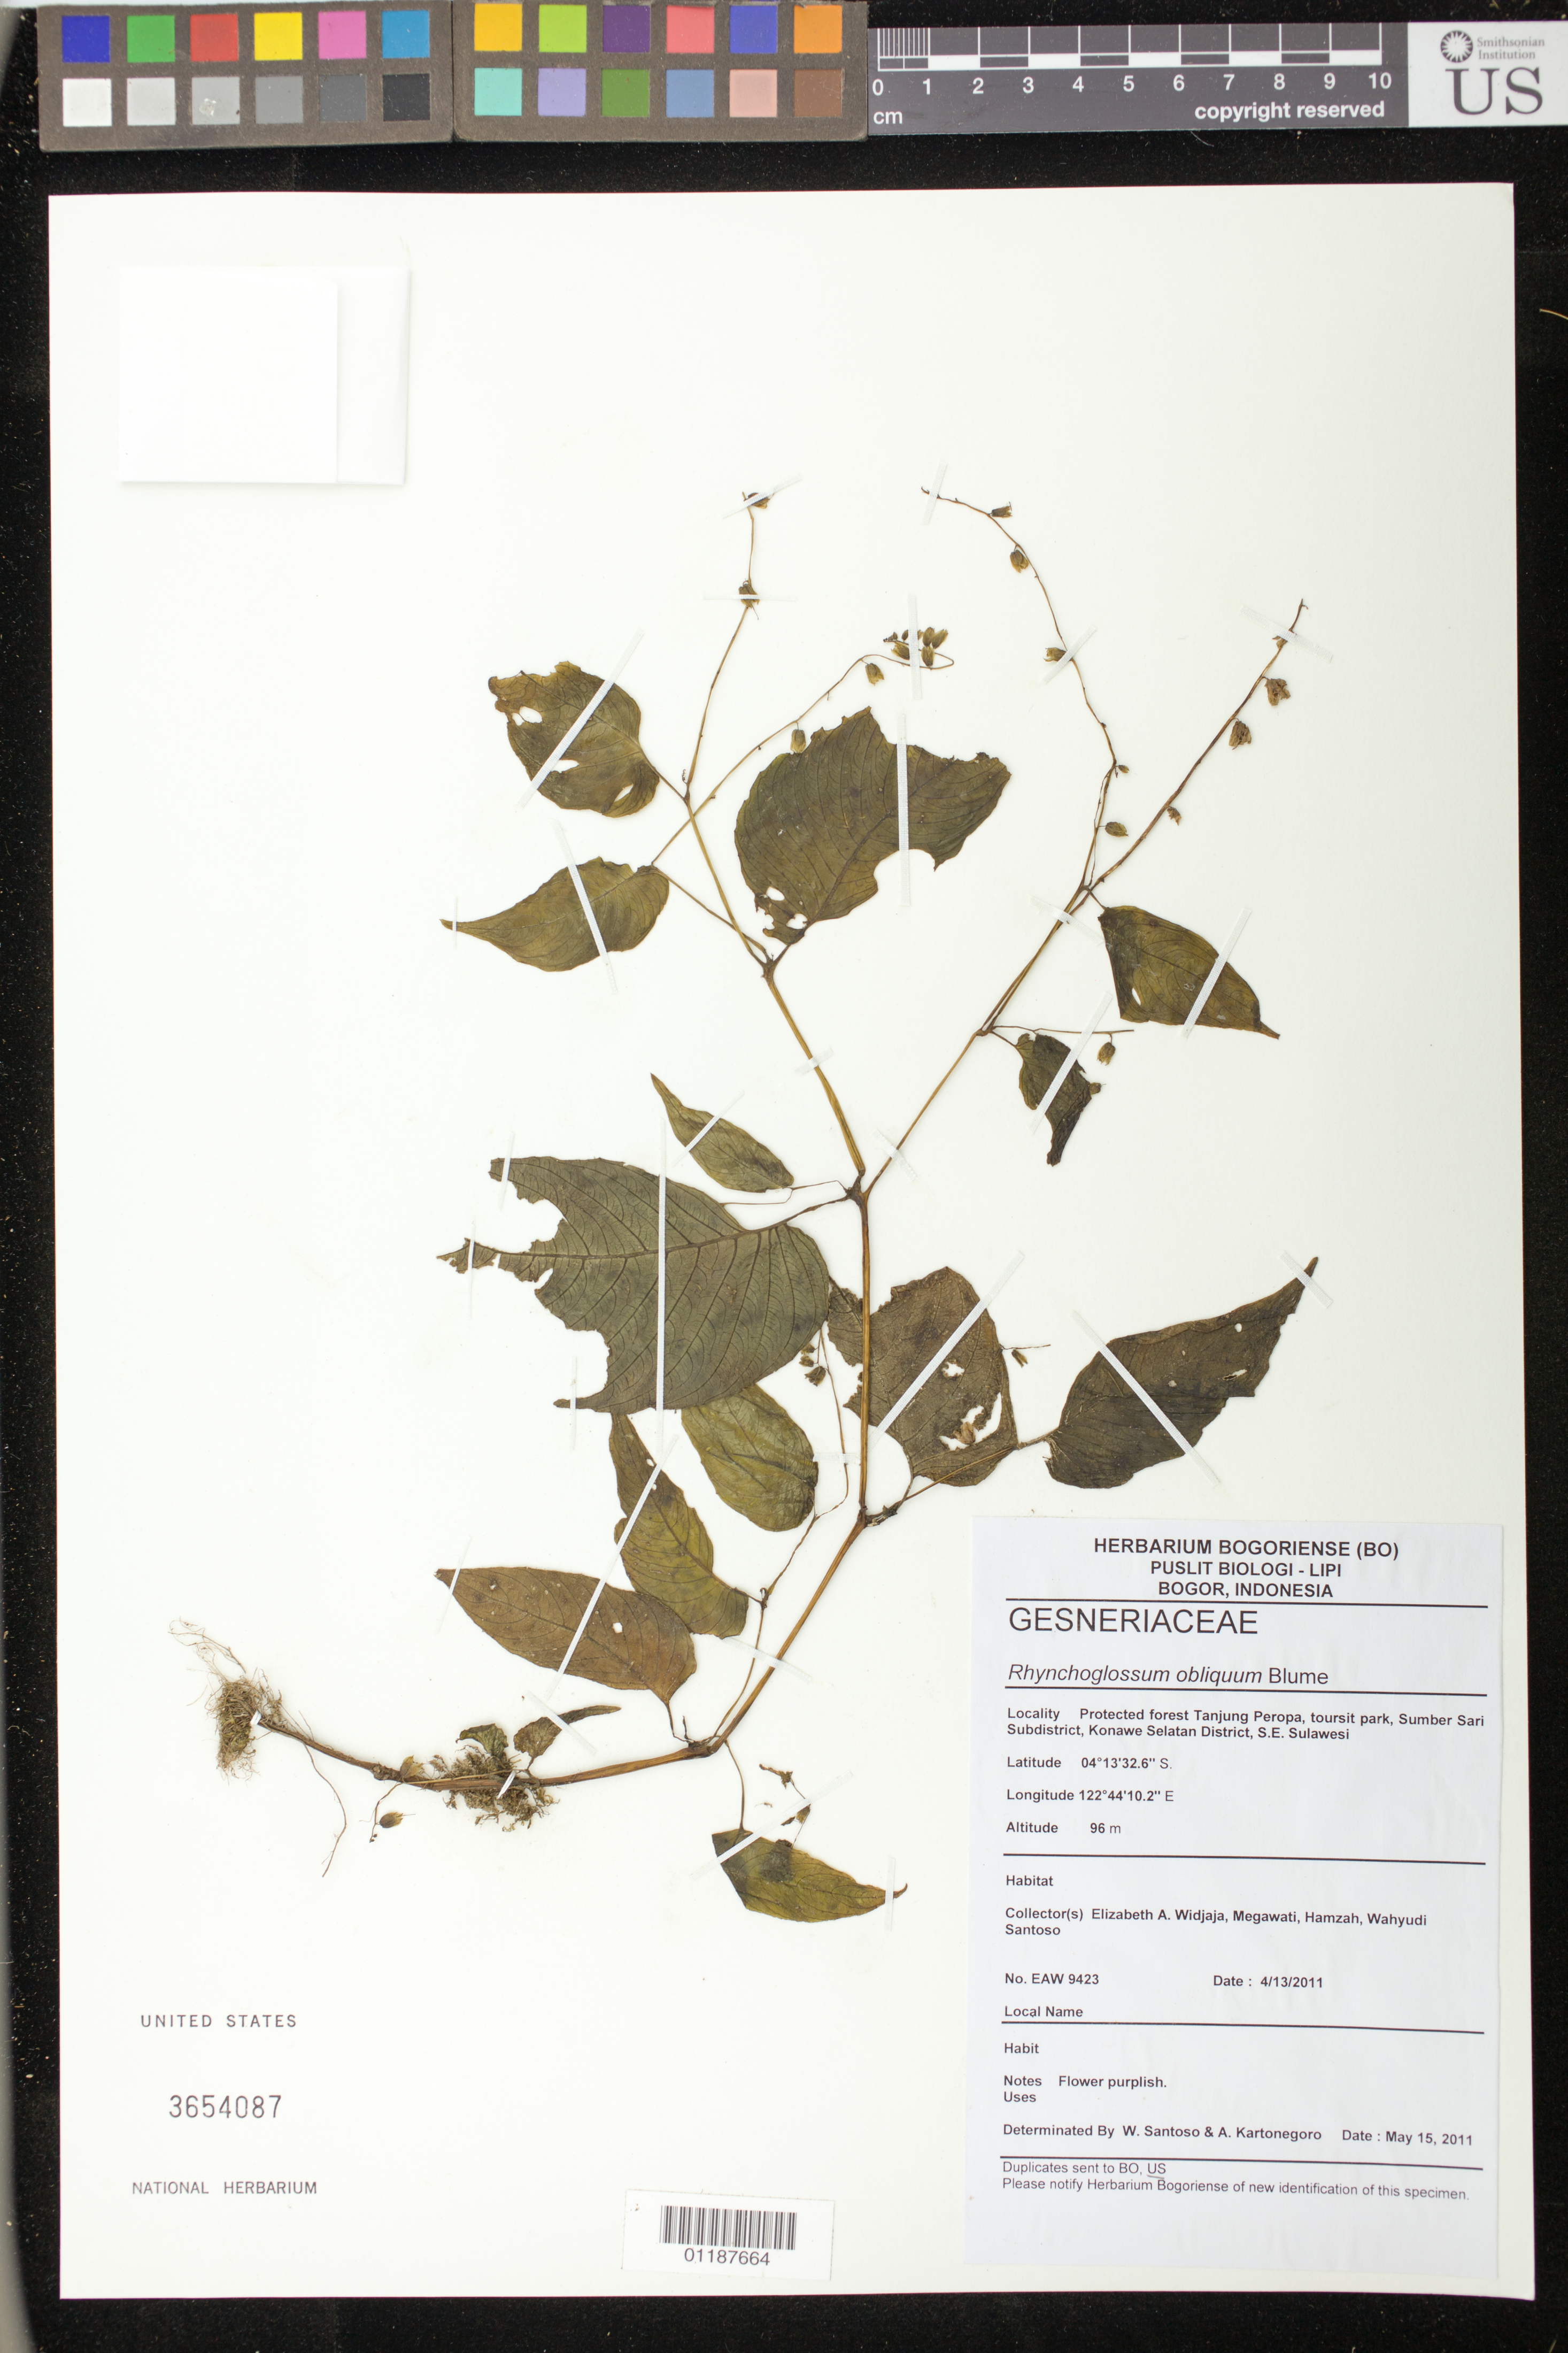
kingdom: Plantae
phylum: Tracheophyta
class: Magnoliopsida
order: Lamiales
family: Gesneriaceae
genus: Rhynchoglossum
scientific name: Rhynchoglossum obliquum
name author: Blume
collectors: E. A. Widjaja, -. Hamzah, -. Megawati & W. Santoso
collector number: EAW 9423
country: Indonesia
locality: Protected forest Tanjung Peropa, toursit park, Sumber Sari subdistrict, Konawe Selatan District, SE Sulawesi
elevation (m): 96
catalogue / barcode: US 3654087